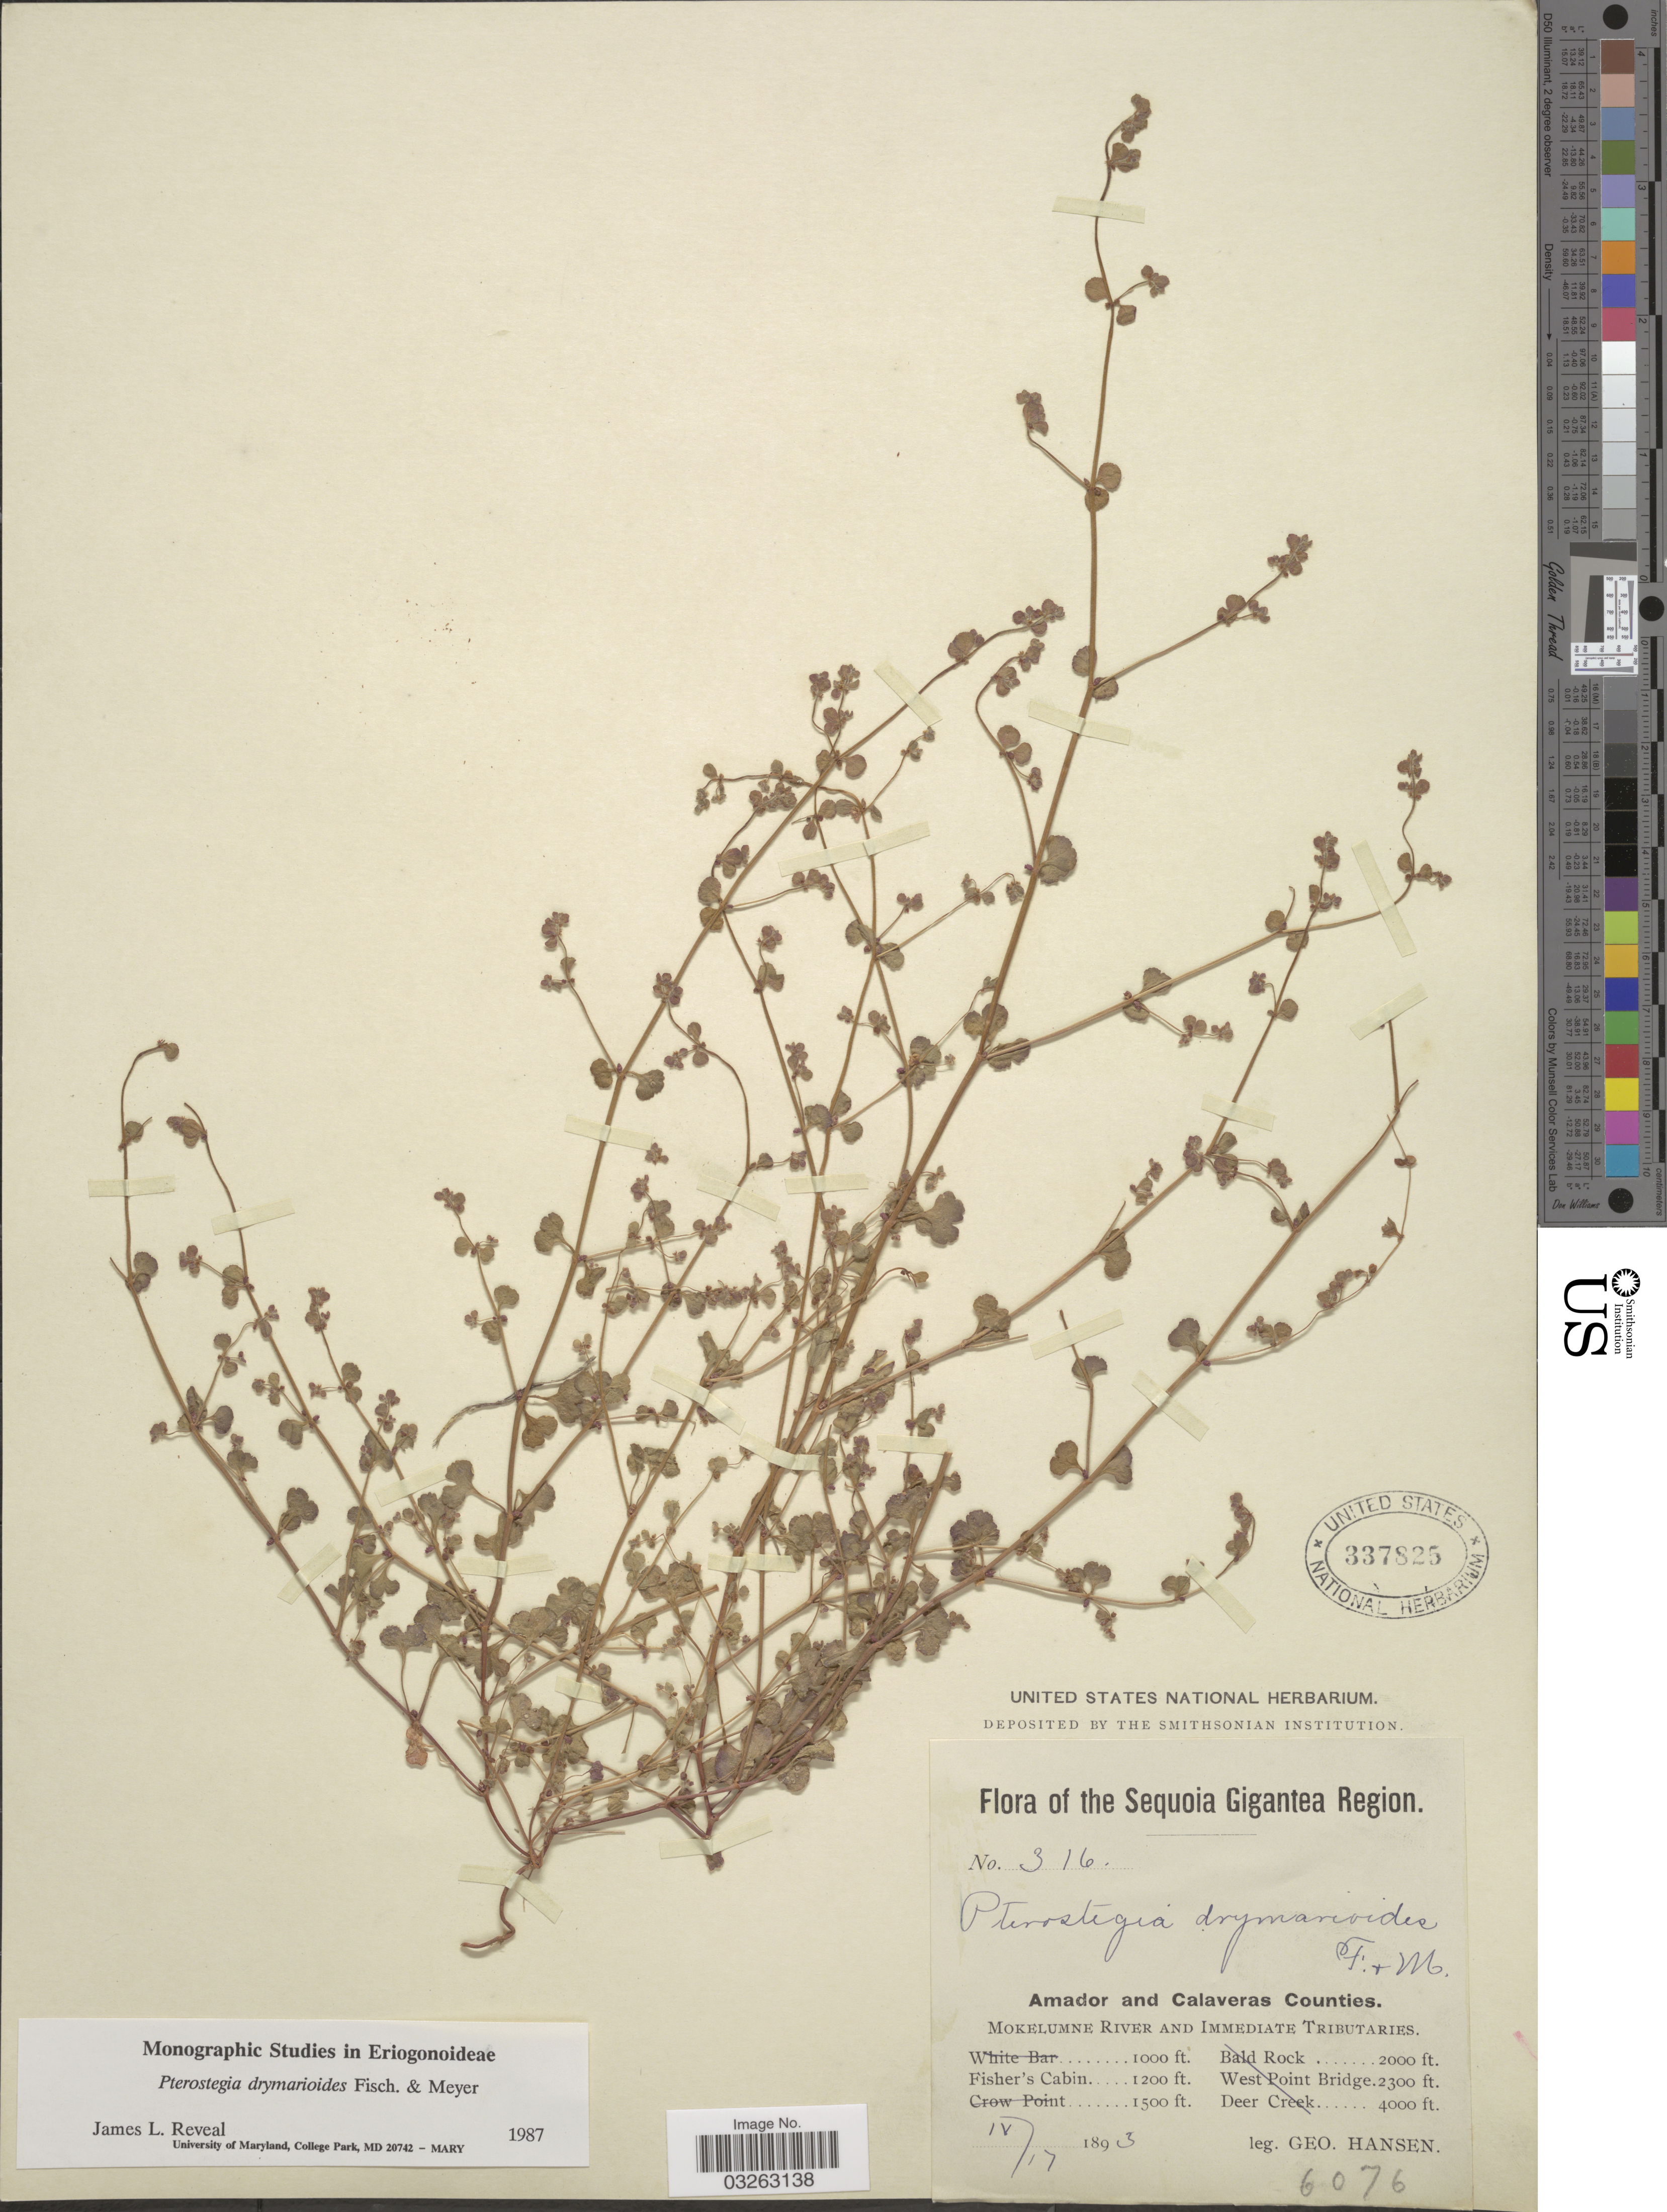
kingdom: Plantae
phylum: Tracheophyta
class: Magnoliopsida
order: Caryophyllales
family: Polygonaceae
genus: Pterostegia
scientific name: Pterostegia drymarioides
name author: Fisch. & C.A. Mey.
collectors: G. Hansen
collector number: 316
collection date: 1893-04-17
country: United States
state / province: California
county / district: Calaveras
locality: The Sequoia Gigantea Region, Amador and Calaveras Counties, Mokelumne River and Immediate Tributaries.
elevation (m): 366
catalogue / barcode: US 337825